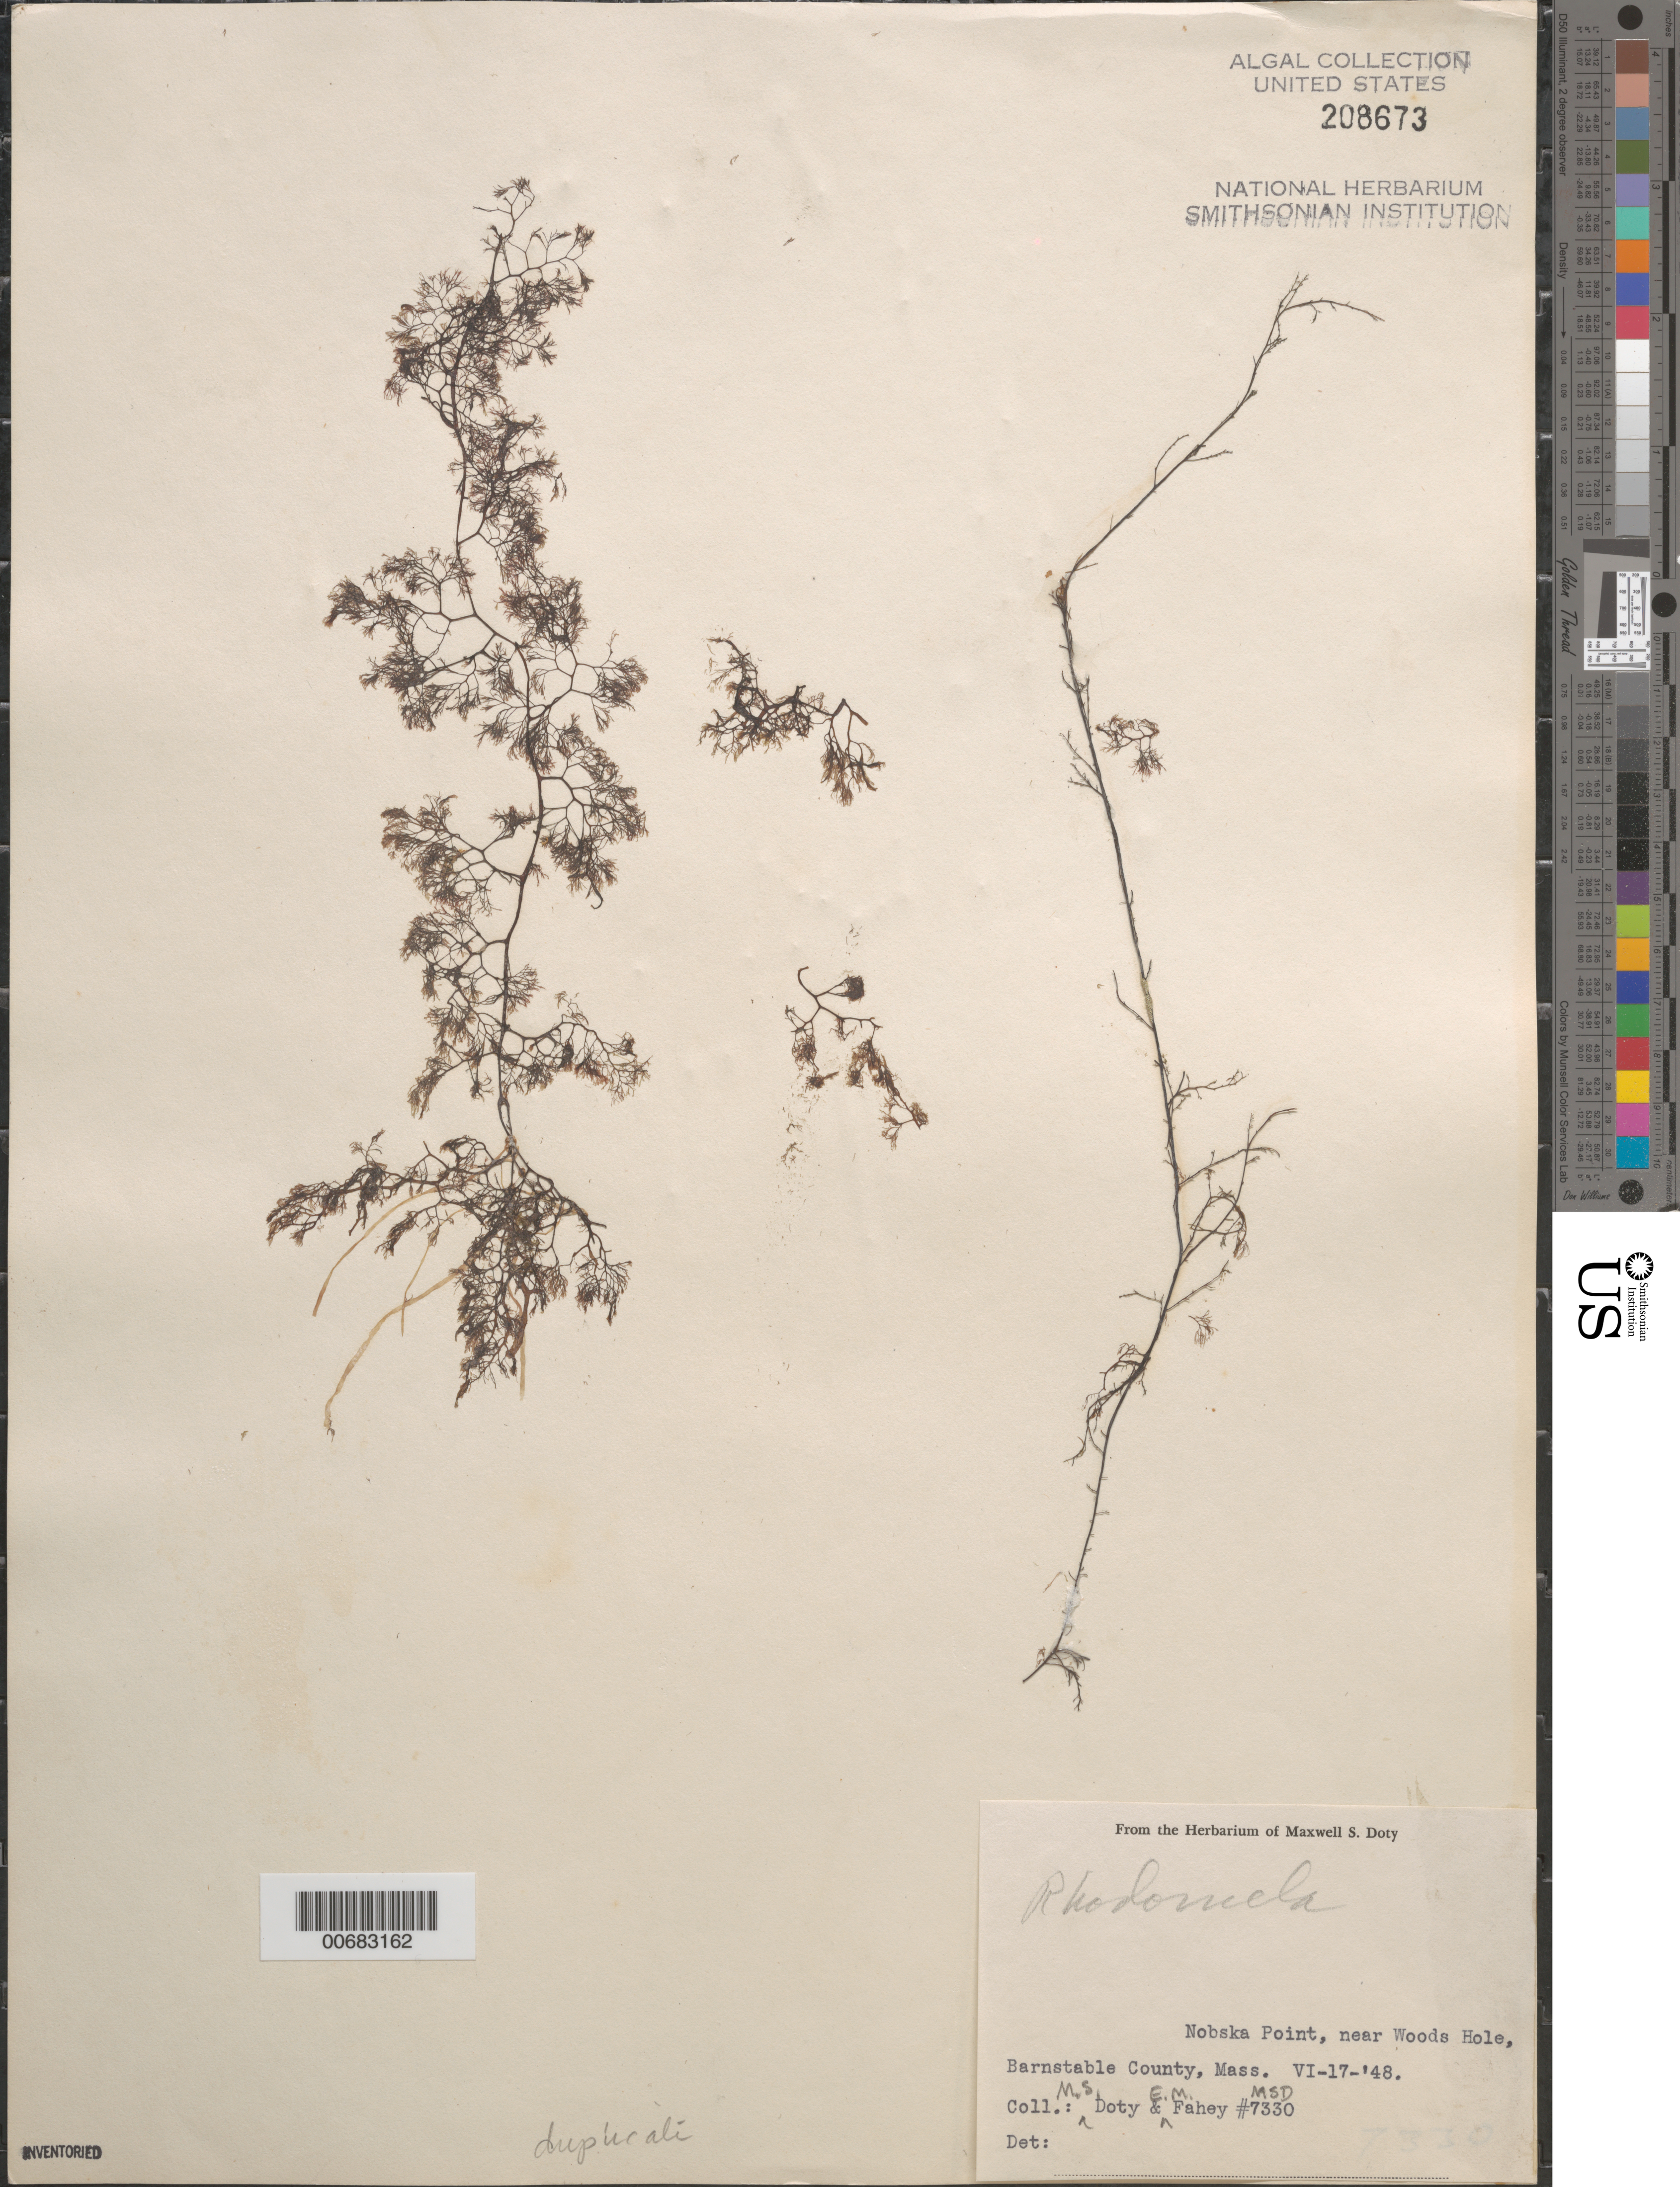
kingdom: Plantae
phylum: Rhodophyta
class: Florideophyceae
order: Ceramiales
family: Rhodomelaceae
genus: Rhodomela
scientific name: Rhodomela sp.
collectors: M. S. Doty & E. Fahey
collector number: MSD 7330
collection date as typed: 17 Jun 1948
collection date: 1948-06-17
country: United States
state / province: Massachusetts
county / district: Barnstable County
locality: Nobska Point, near Woods Hole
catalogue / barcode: US 208673